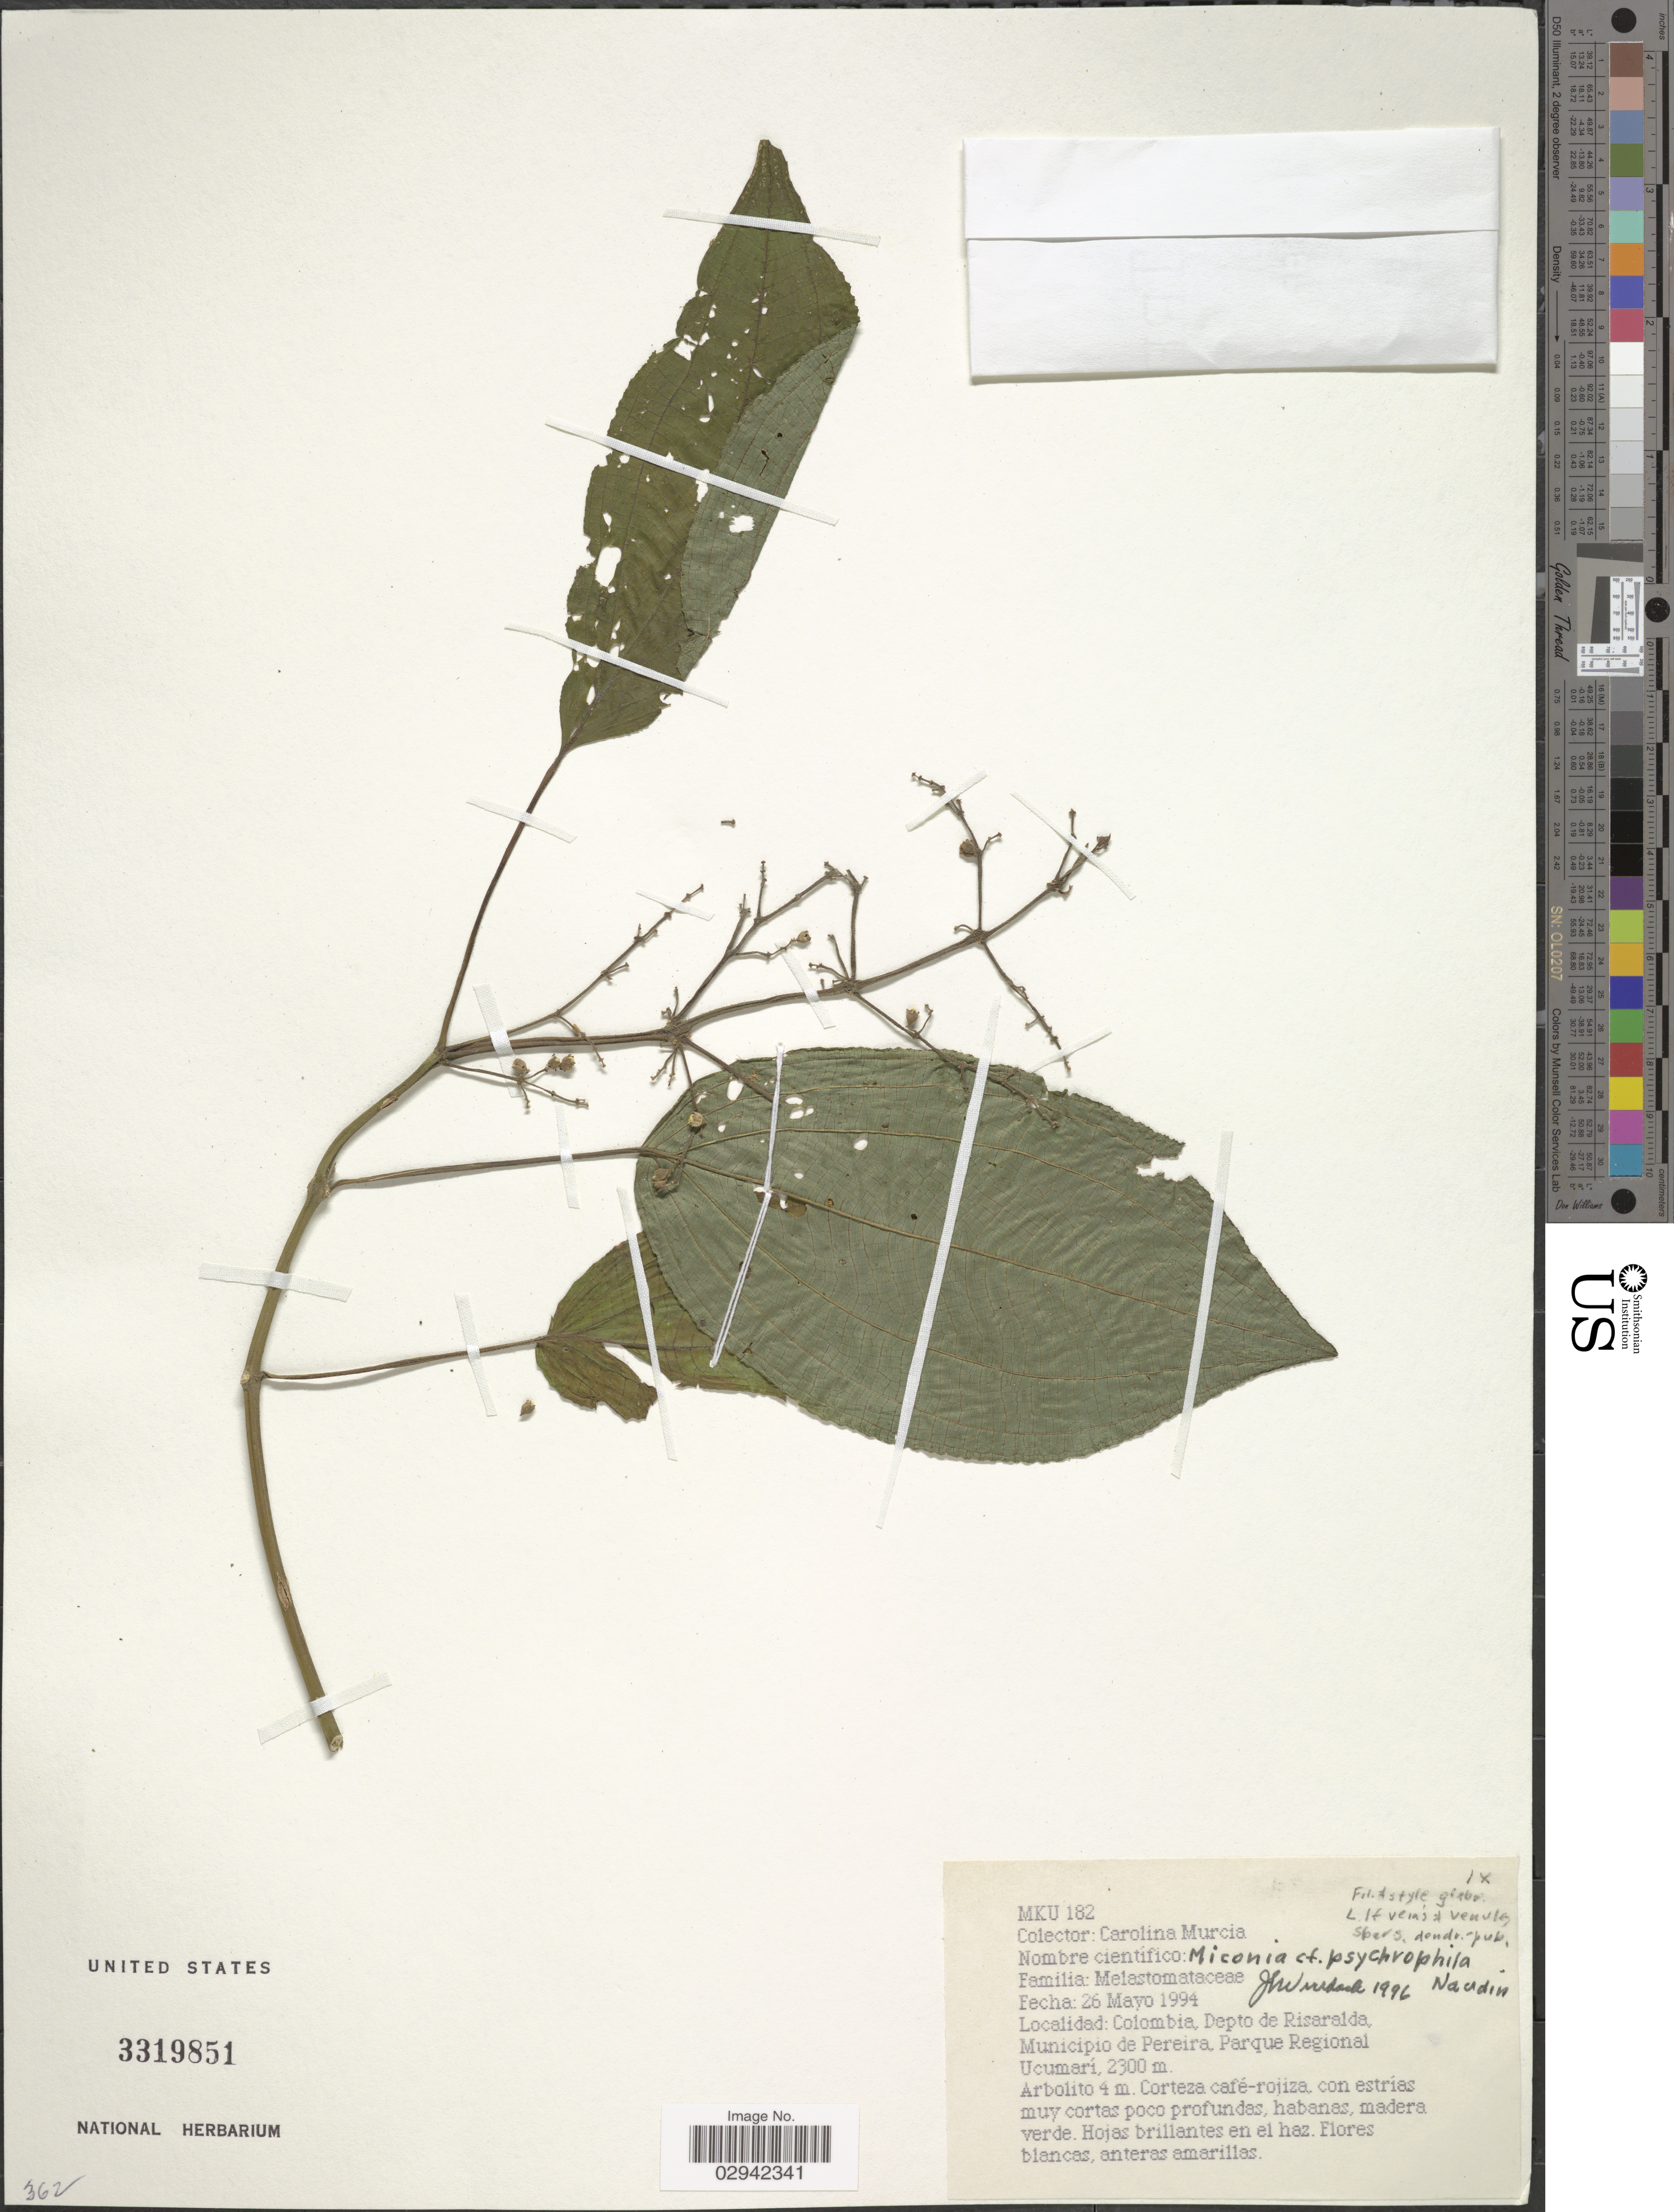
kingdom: Plantae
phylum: Tracheophyta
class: Magnoliopsida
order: Myrtales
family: Melastomataceae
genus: Miconia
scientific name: Miconia psychrophila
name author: Naudin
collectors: C. Murcia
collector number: MKU 182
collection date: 1994-05-26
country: Colombia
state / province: Risaralda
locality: Depto de Risaralda, Municipio de Pereira, Parque Regional Ucumari.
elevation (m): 2300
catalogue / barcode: US 3319851